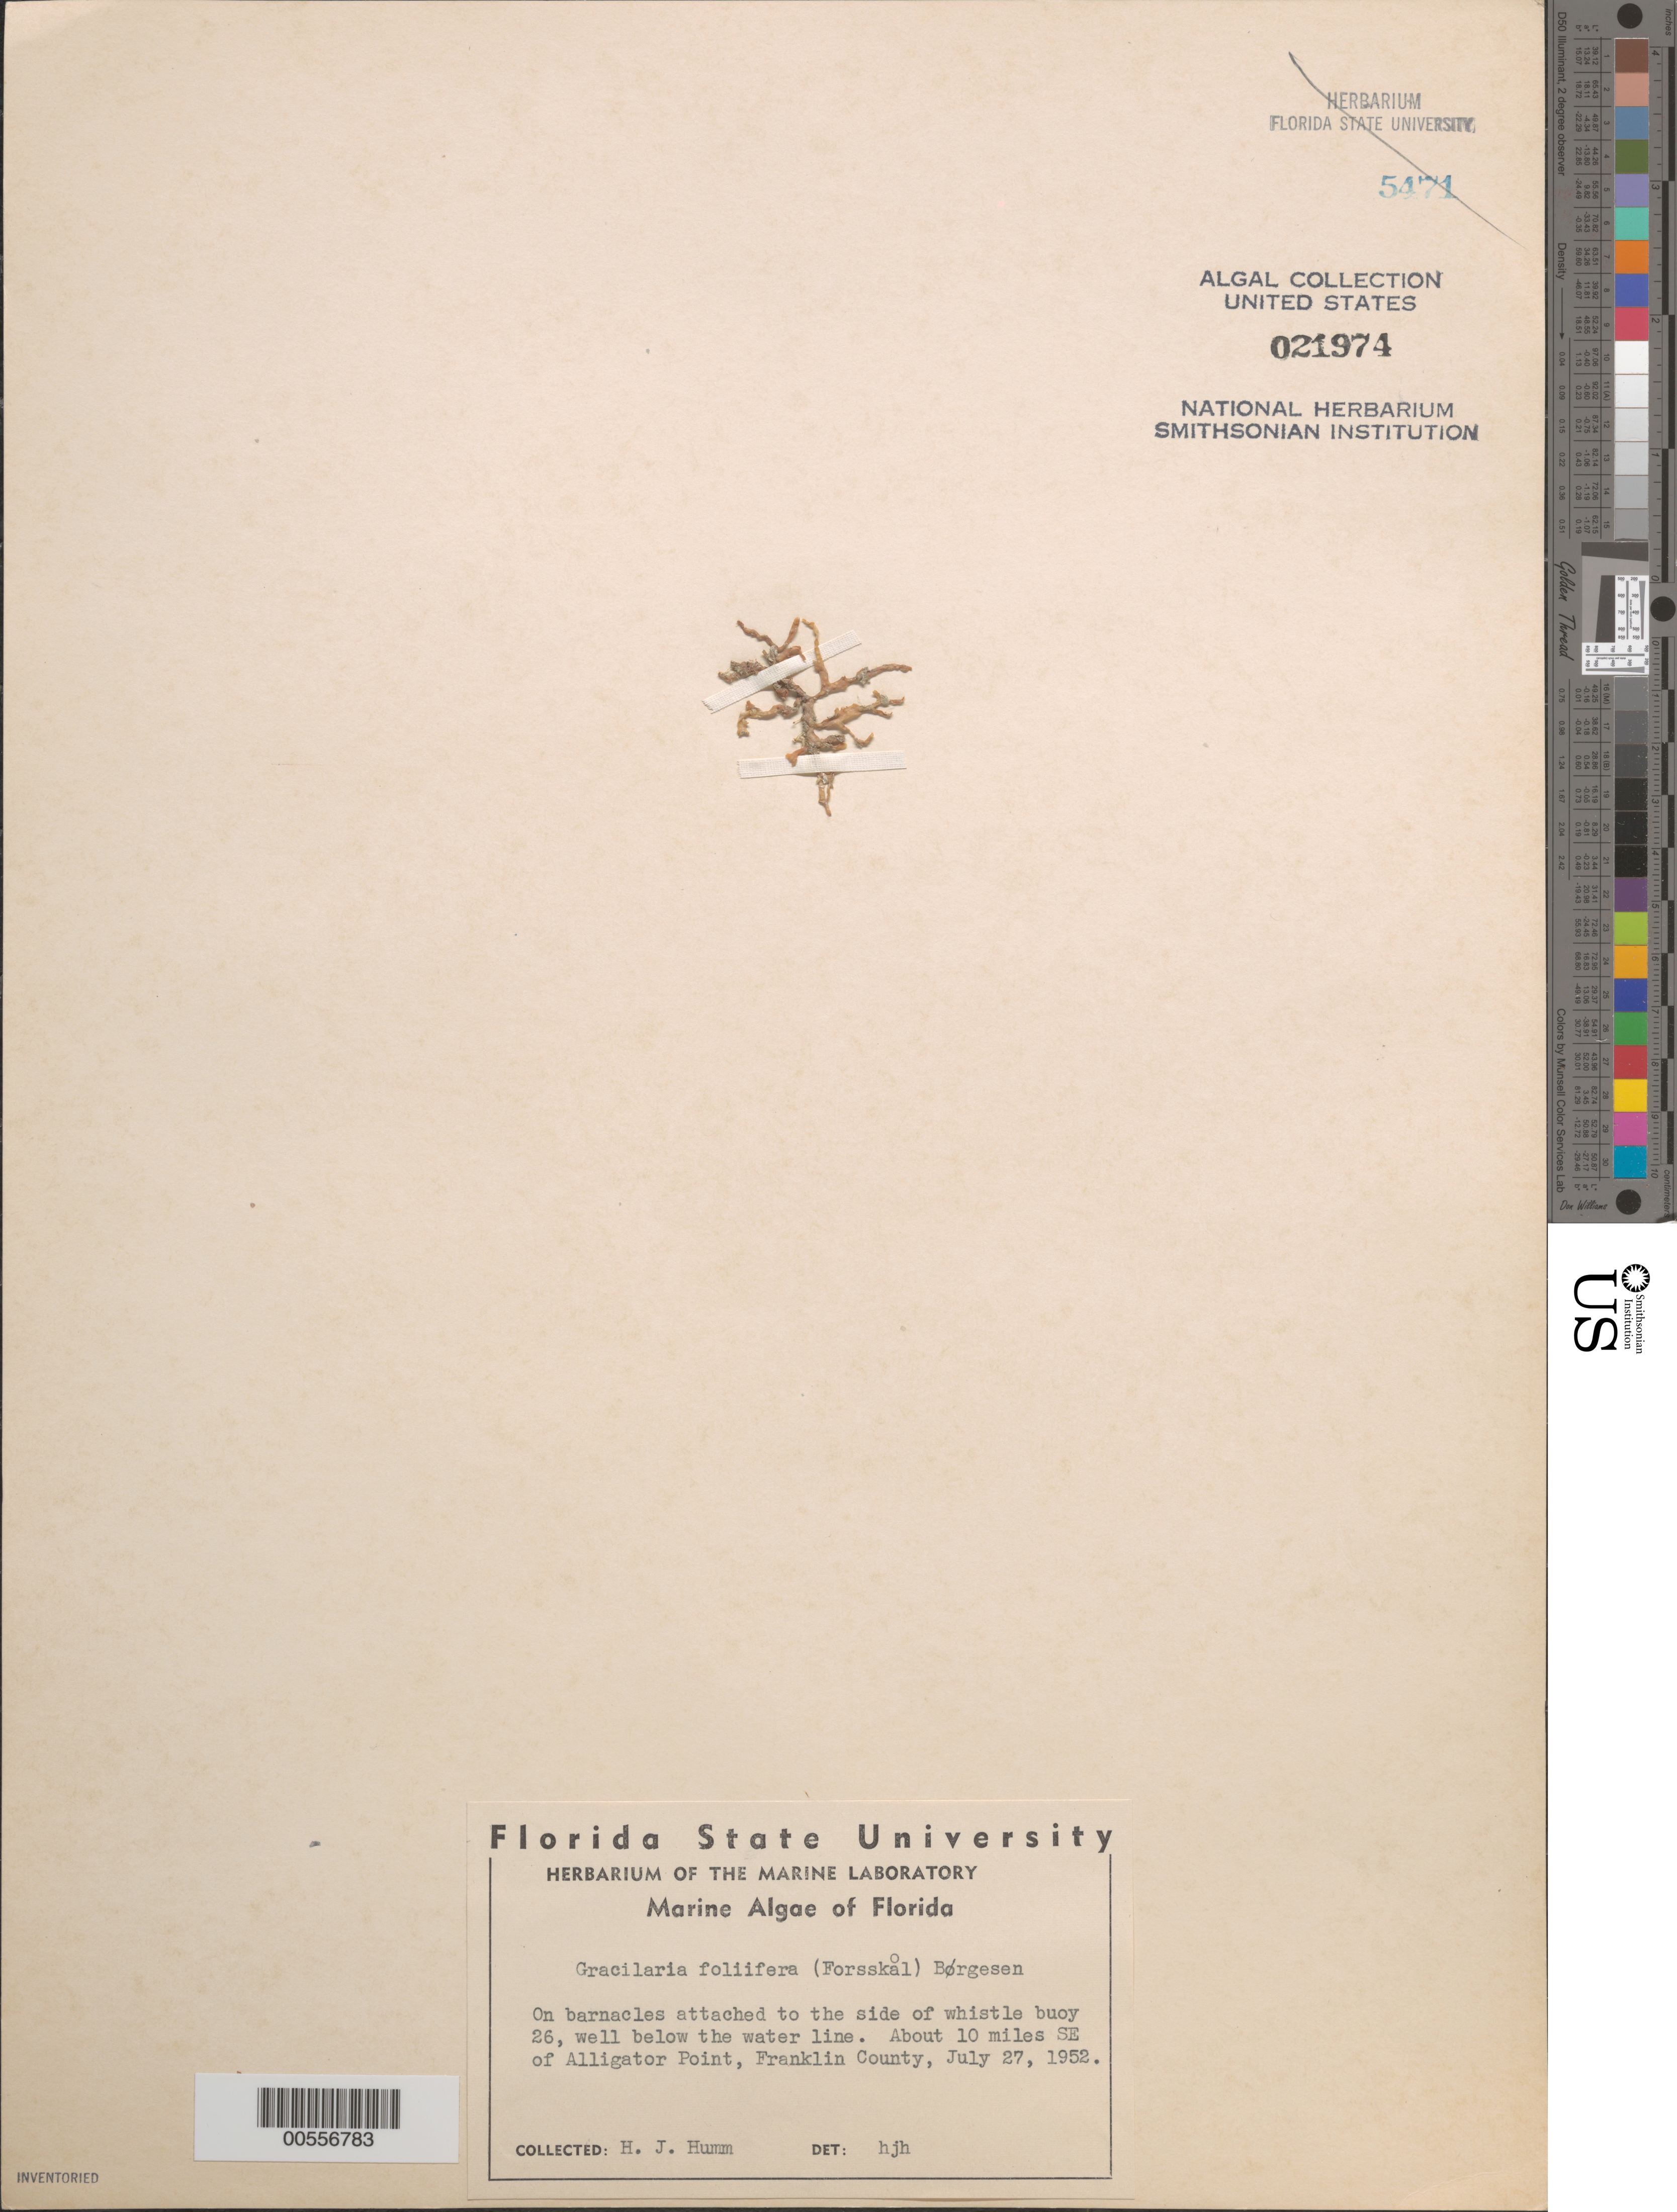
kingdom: Plantae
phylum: Rhodophyta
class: Florideophyceae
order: Gracilariales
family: Gracilariaceae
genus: Gracilaria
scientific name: Gracilaria foliifera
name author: (Forssk.) Børgesen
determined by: Humm, Harold J.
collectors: H. J. Humm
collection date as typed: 27 Jul 1952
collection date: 1952-07-27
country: United States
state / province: Florida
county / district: Franklin County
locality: Whistle buoy 26, ca. 10 miles southeast of Alligator Point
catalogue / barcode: US 21974